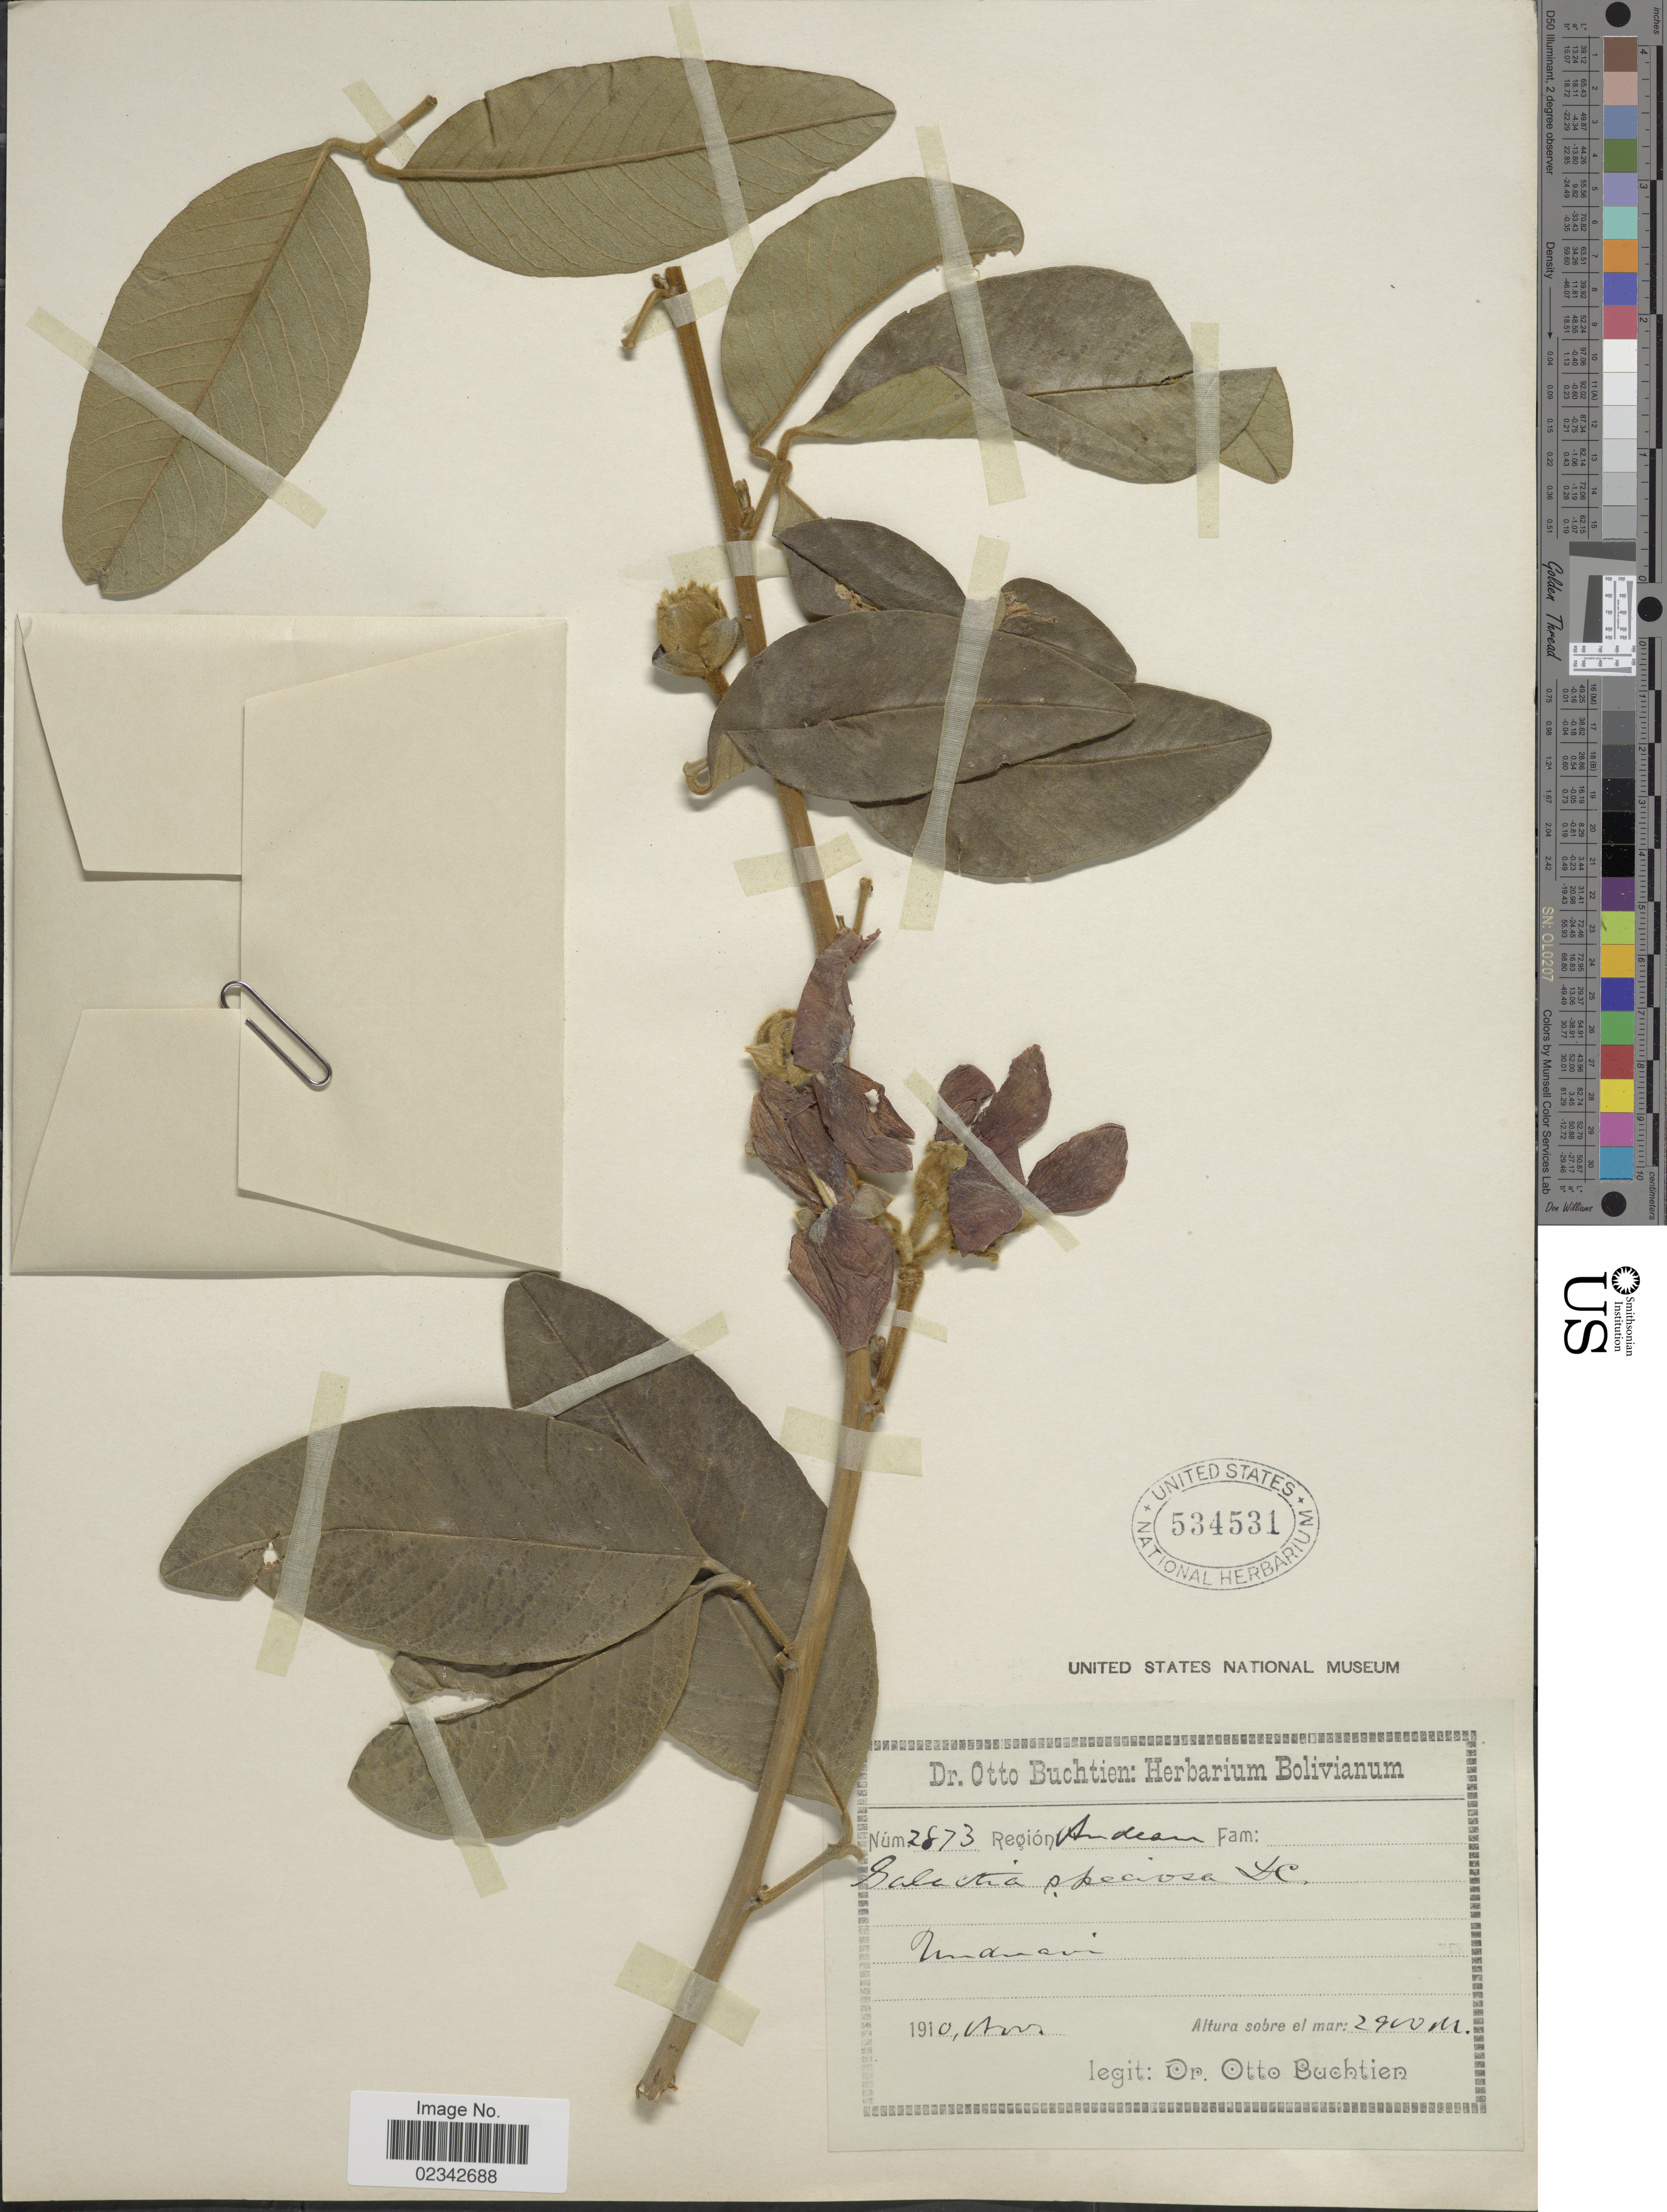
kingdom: Plantae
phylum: Tracheophyta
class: Magnoliopsida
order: Fabales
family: Fabaceae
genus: Collaea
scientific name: Collaea speciosa var. macra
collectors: O. Buchtien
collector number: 2873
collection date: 1910-11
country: Bolivia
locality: Unduavi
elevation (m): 2900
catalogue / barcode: US 534531